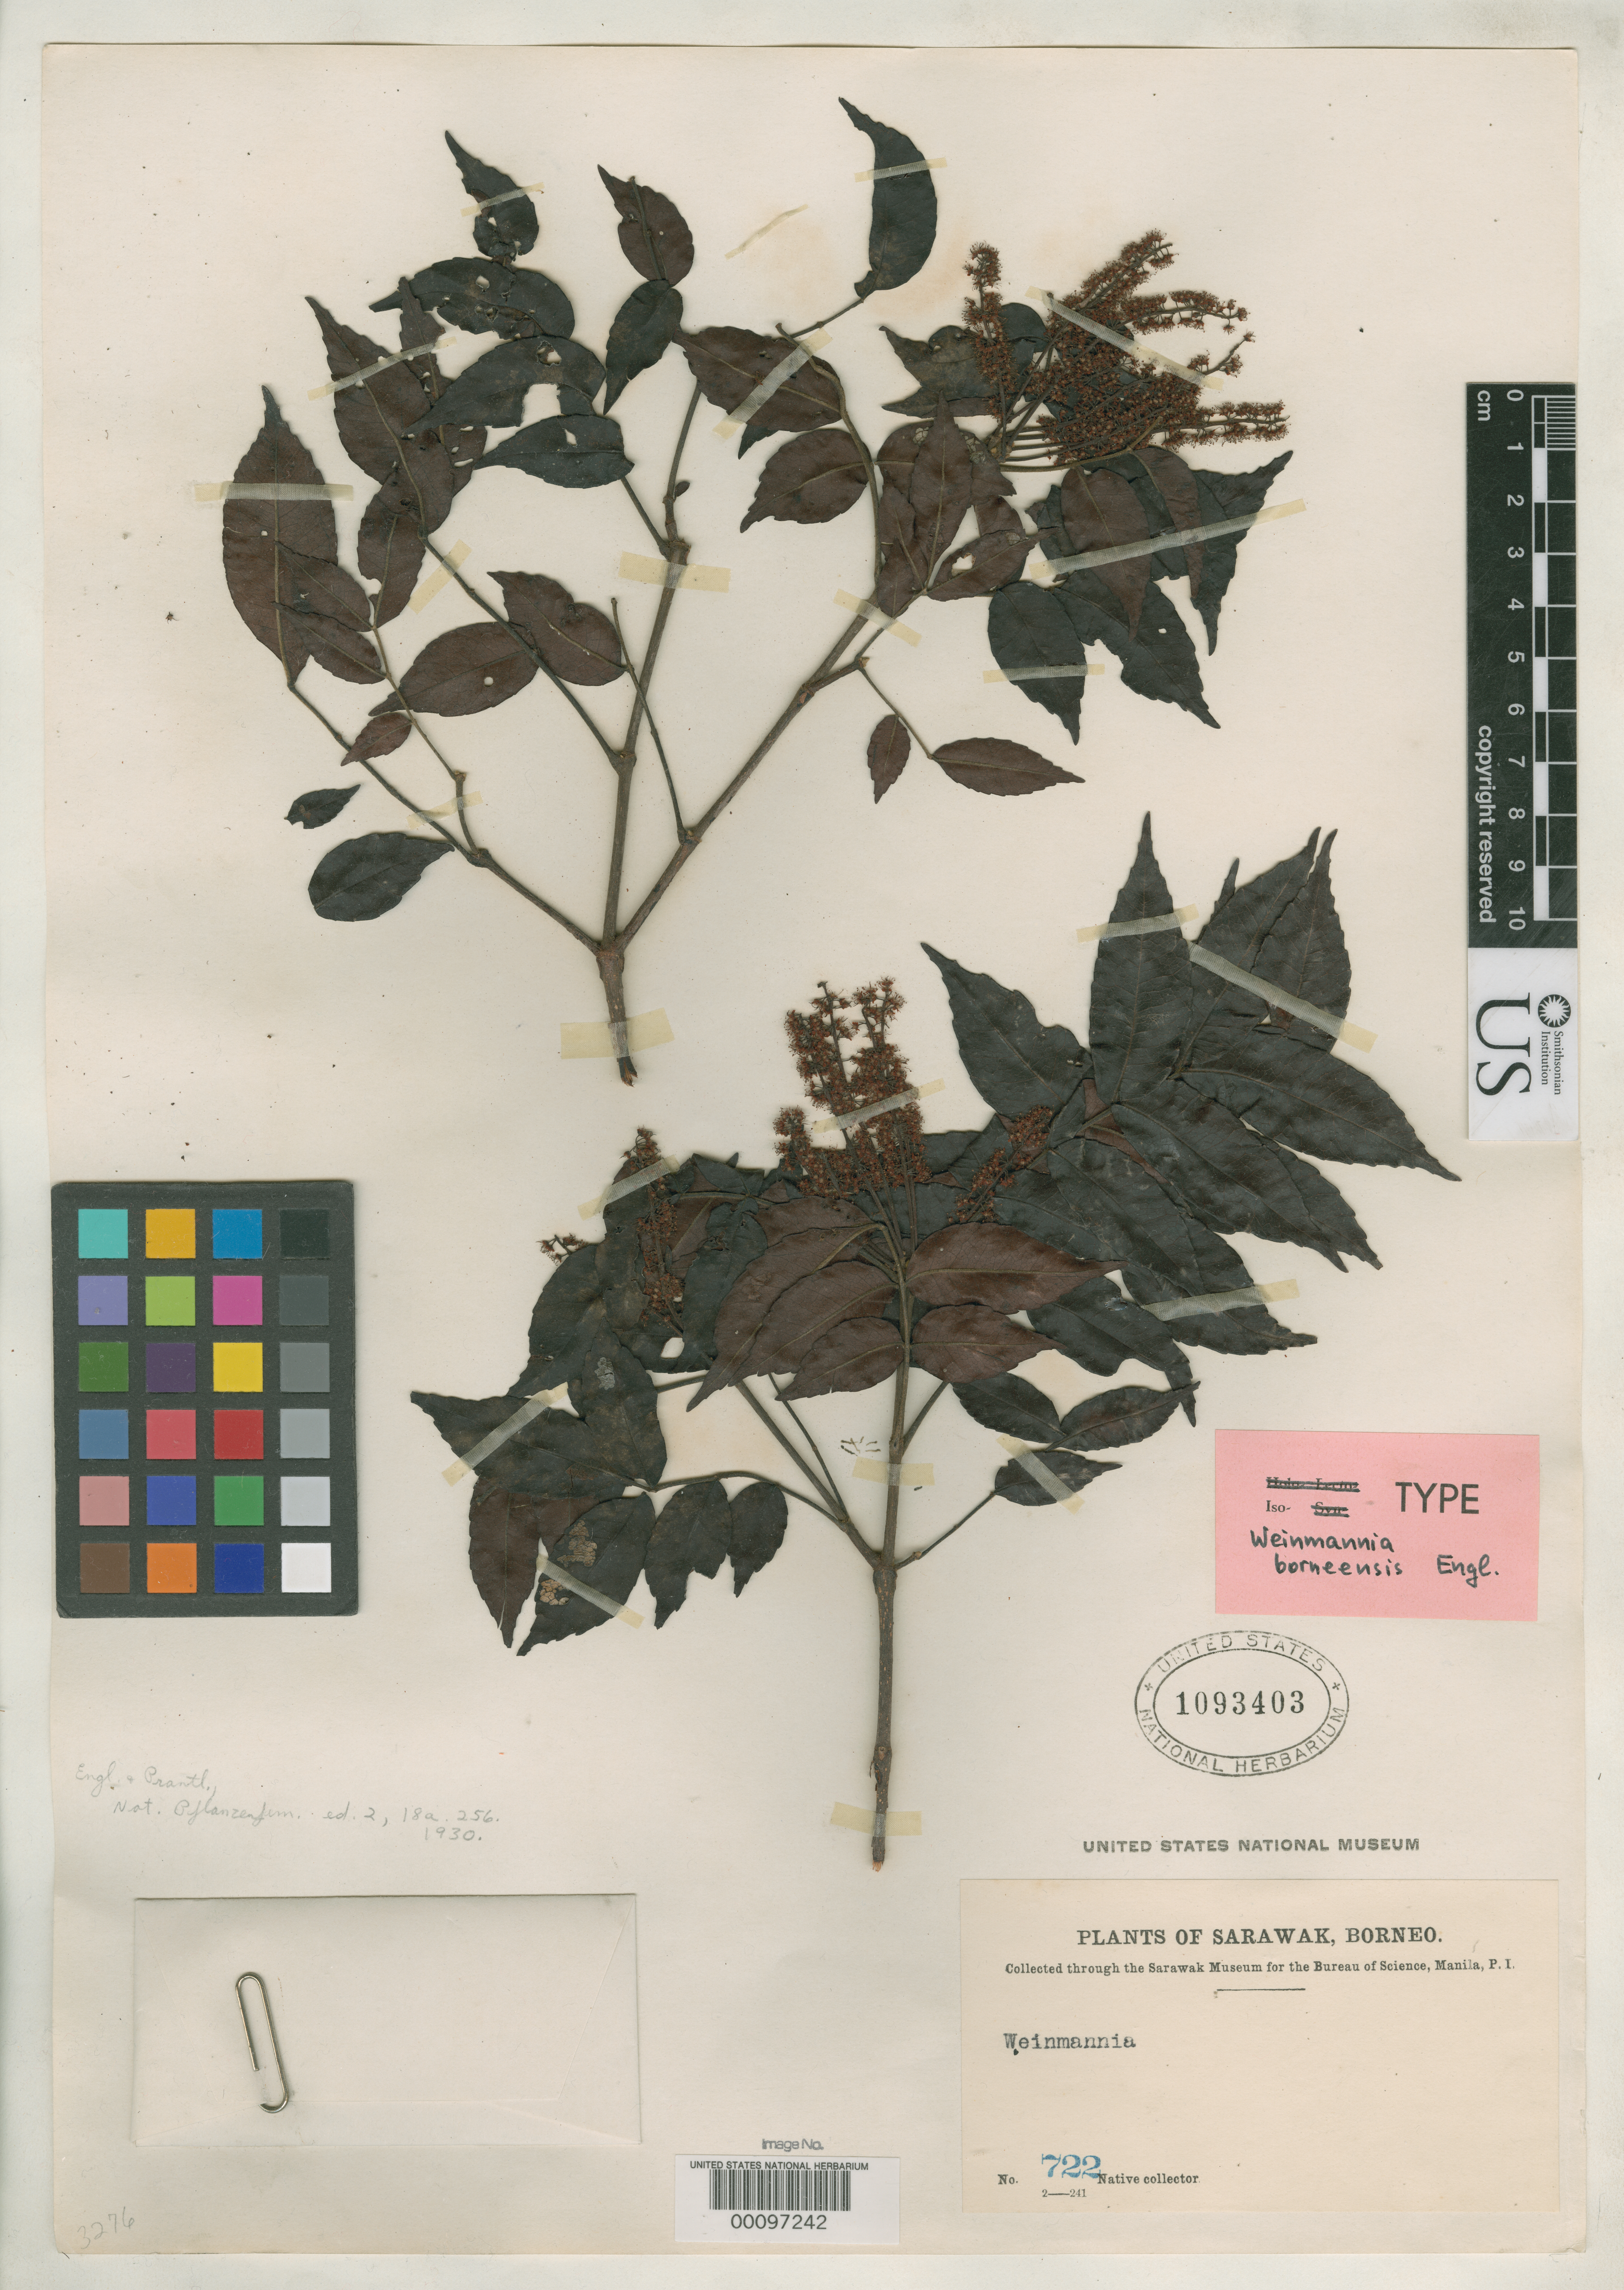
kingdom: Plantae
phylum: Tracheophyta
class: Magnoliopsida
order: Oxalidales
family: Cunoniaceae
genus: Weinmannia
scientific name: Weinmannia borneensis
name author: Engl. in Engl. & Prantl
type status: Isotype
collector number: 722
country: Malaysia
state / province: Sarawak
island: Borneo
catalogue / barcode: US 1093403